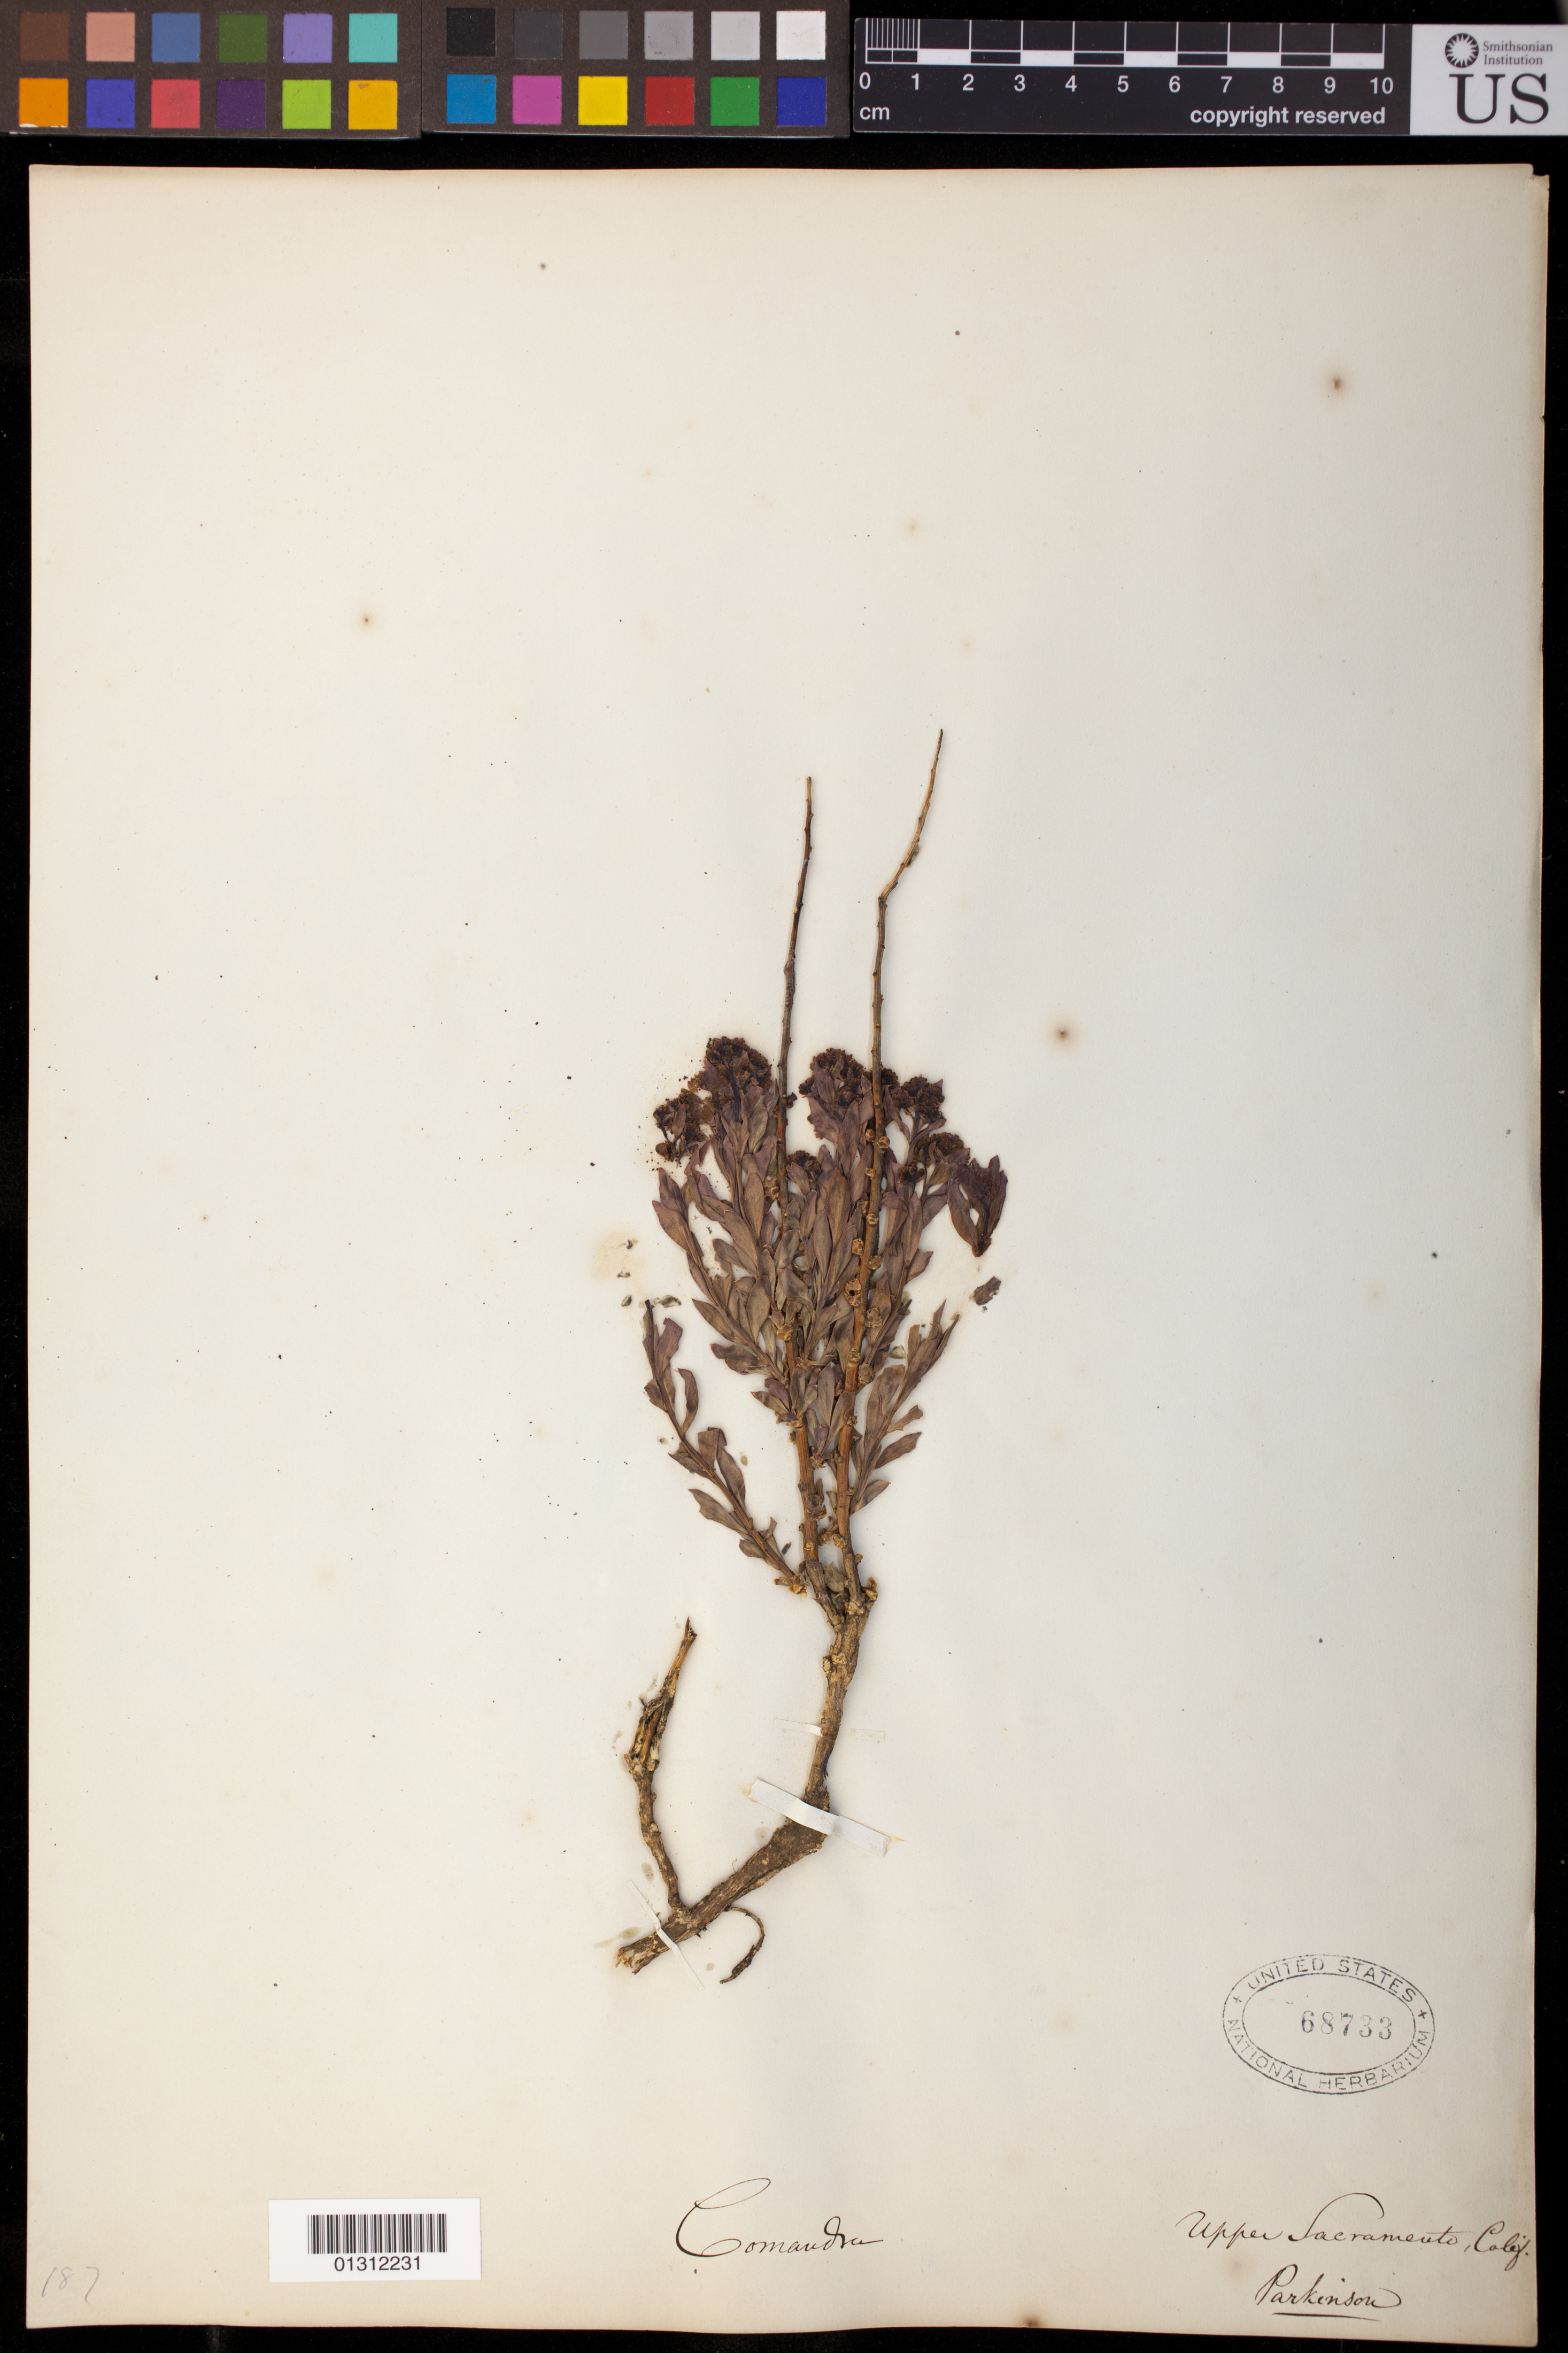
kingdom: Plantae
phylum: Tracheophyta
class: Magnoliopsida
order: Santalales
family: Comandraceae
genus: Comandra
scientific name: Comandra umbellata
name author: (L.) Nutt.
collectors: Parkinson, --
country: United States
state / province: California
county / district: Sacramento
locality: Upper Sacramento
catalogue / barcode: US 68733